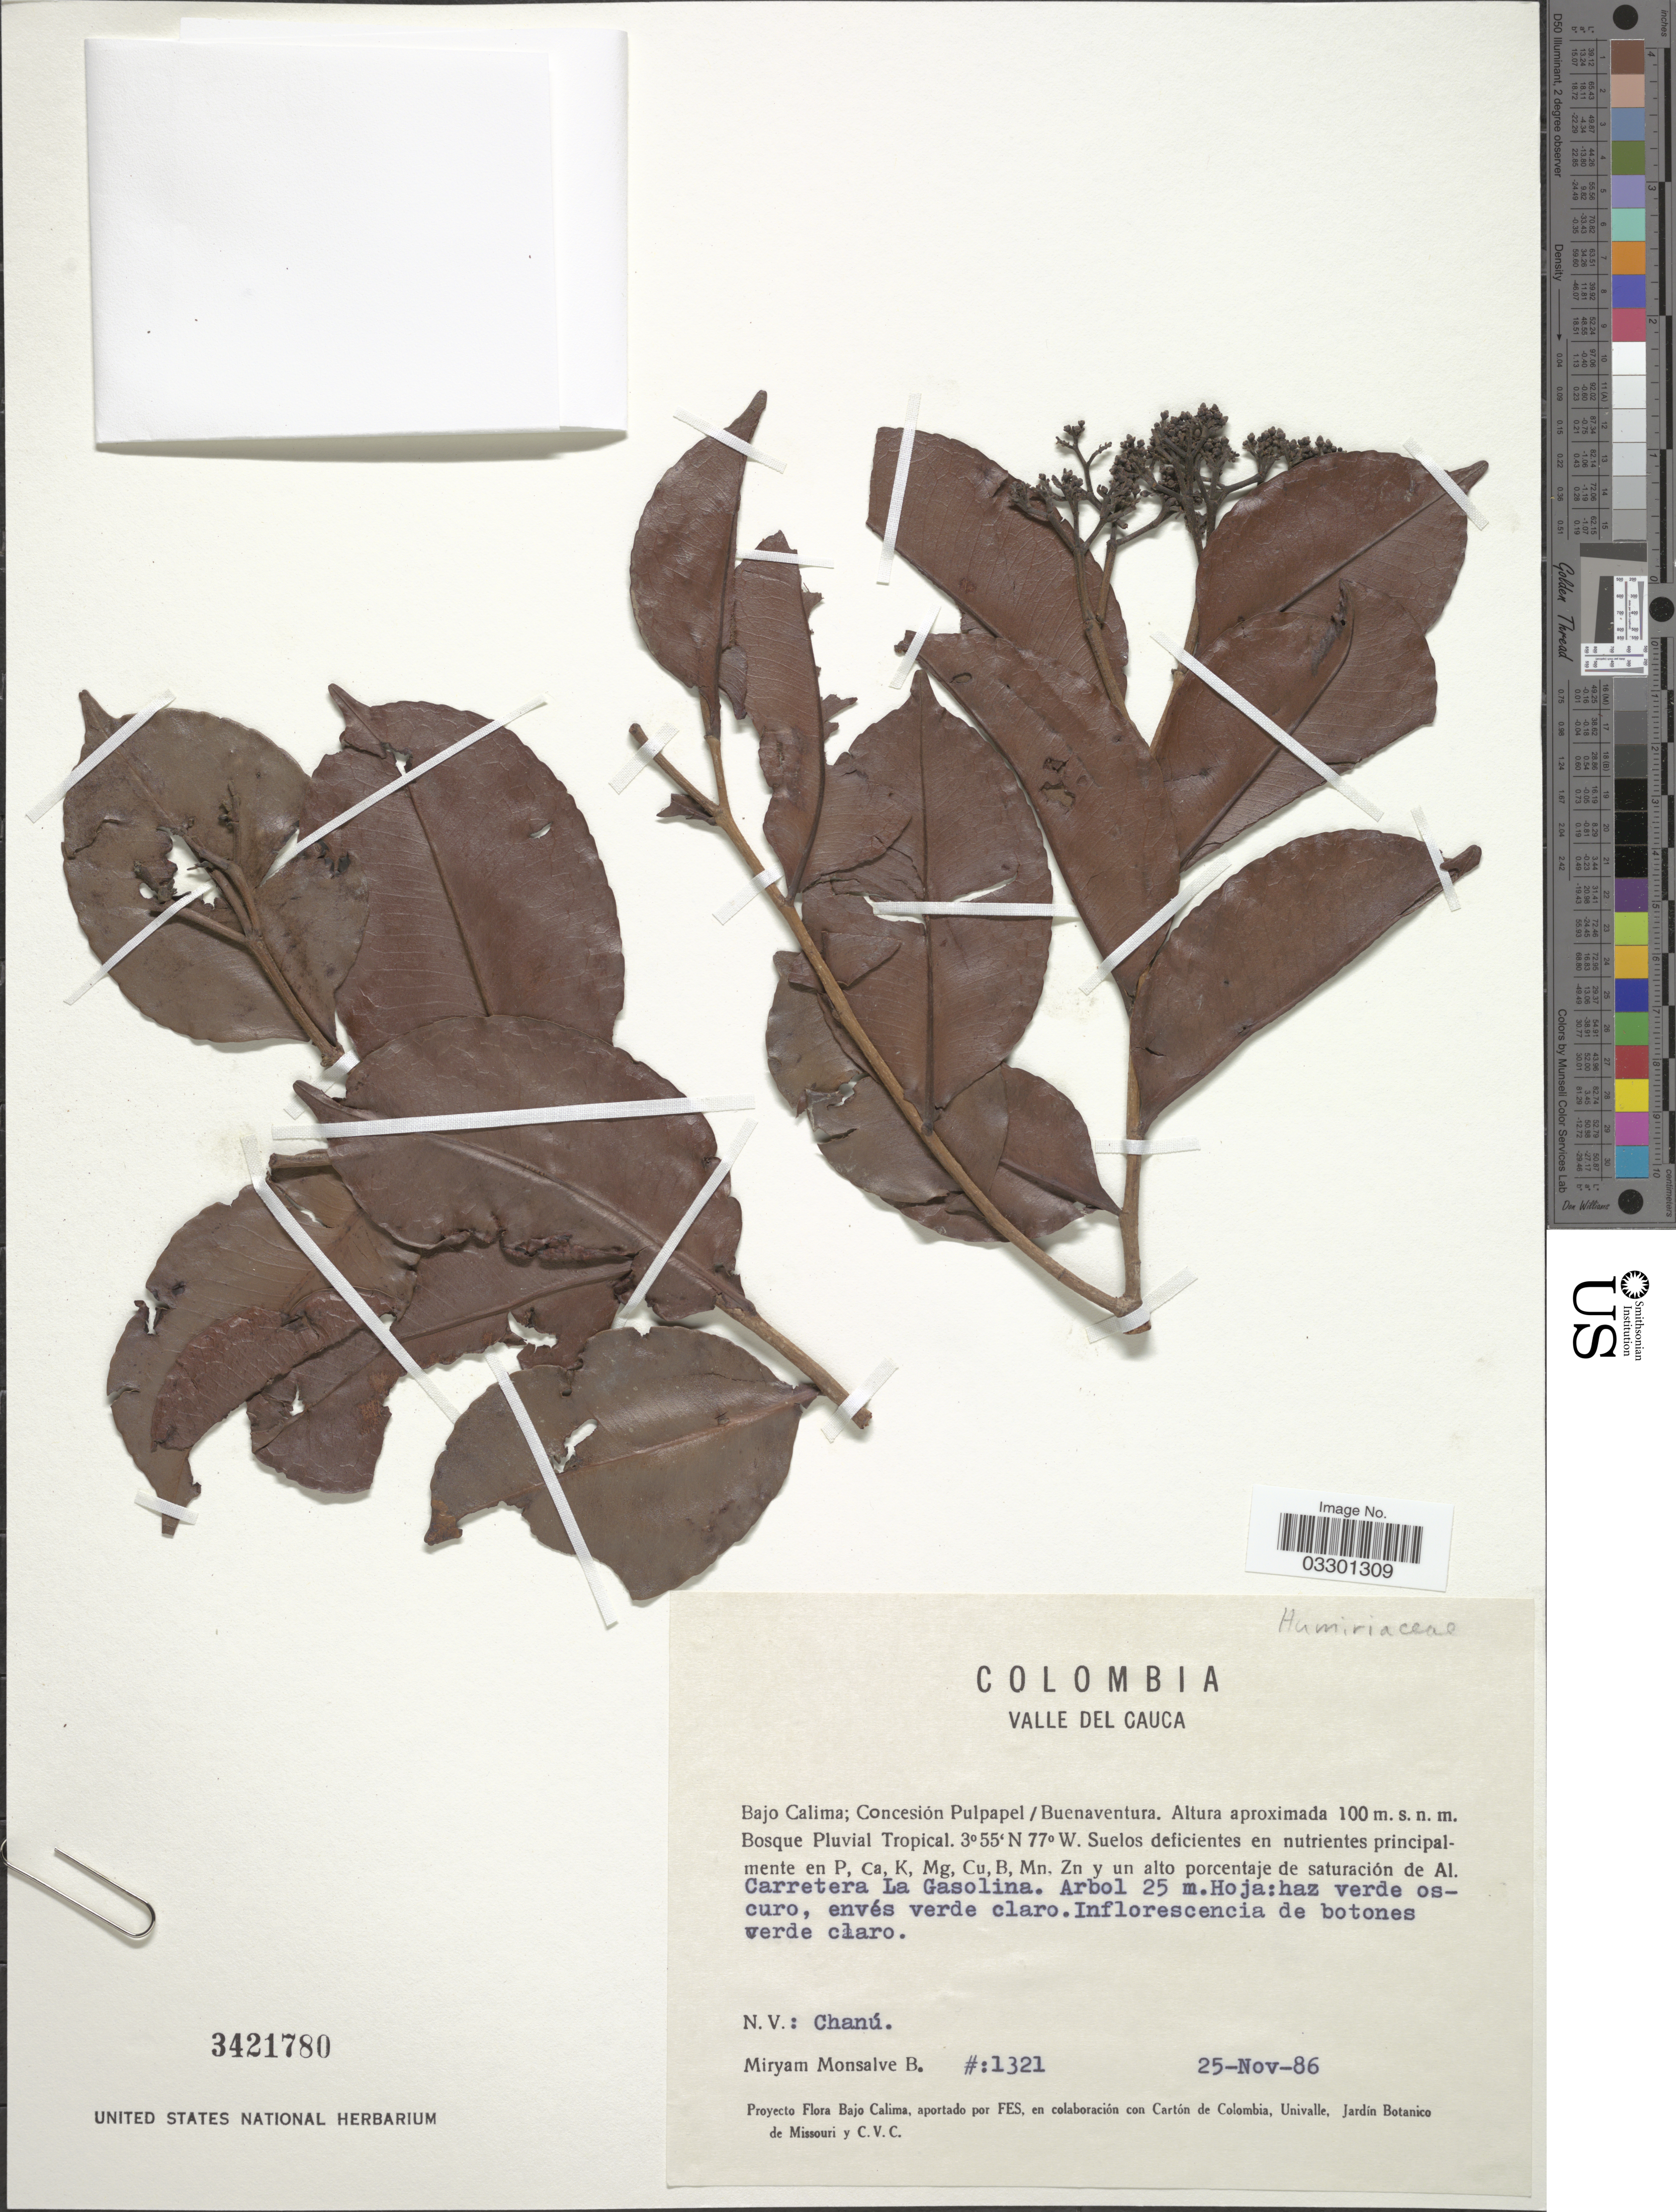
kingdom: Plantae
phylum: Tracheophyta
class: Magnoliopsida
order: Malpighiales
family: Humiriaceae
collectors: M. Monsalve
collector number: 1321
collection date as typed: Transcribed d/m/y: 25/11/86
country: Colombia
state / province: Valle del Cauca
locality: Bajo Calima; Concesión Pulpapel/Buenaventura. Bosque Pluvial Tropical. Carretera La Gasolina. [unsure placement]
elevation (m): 100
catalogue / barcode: US 3421780